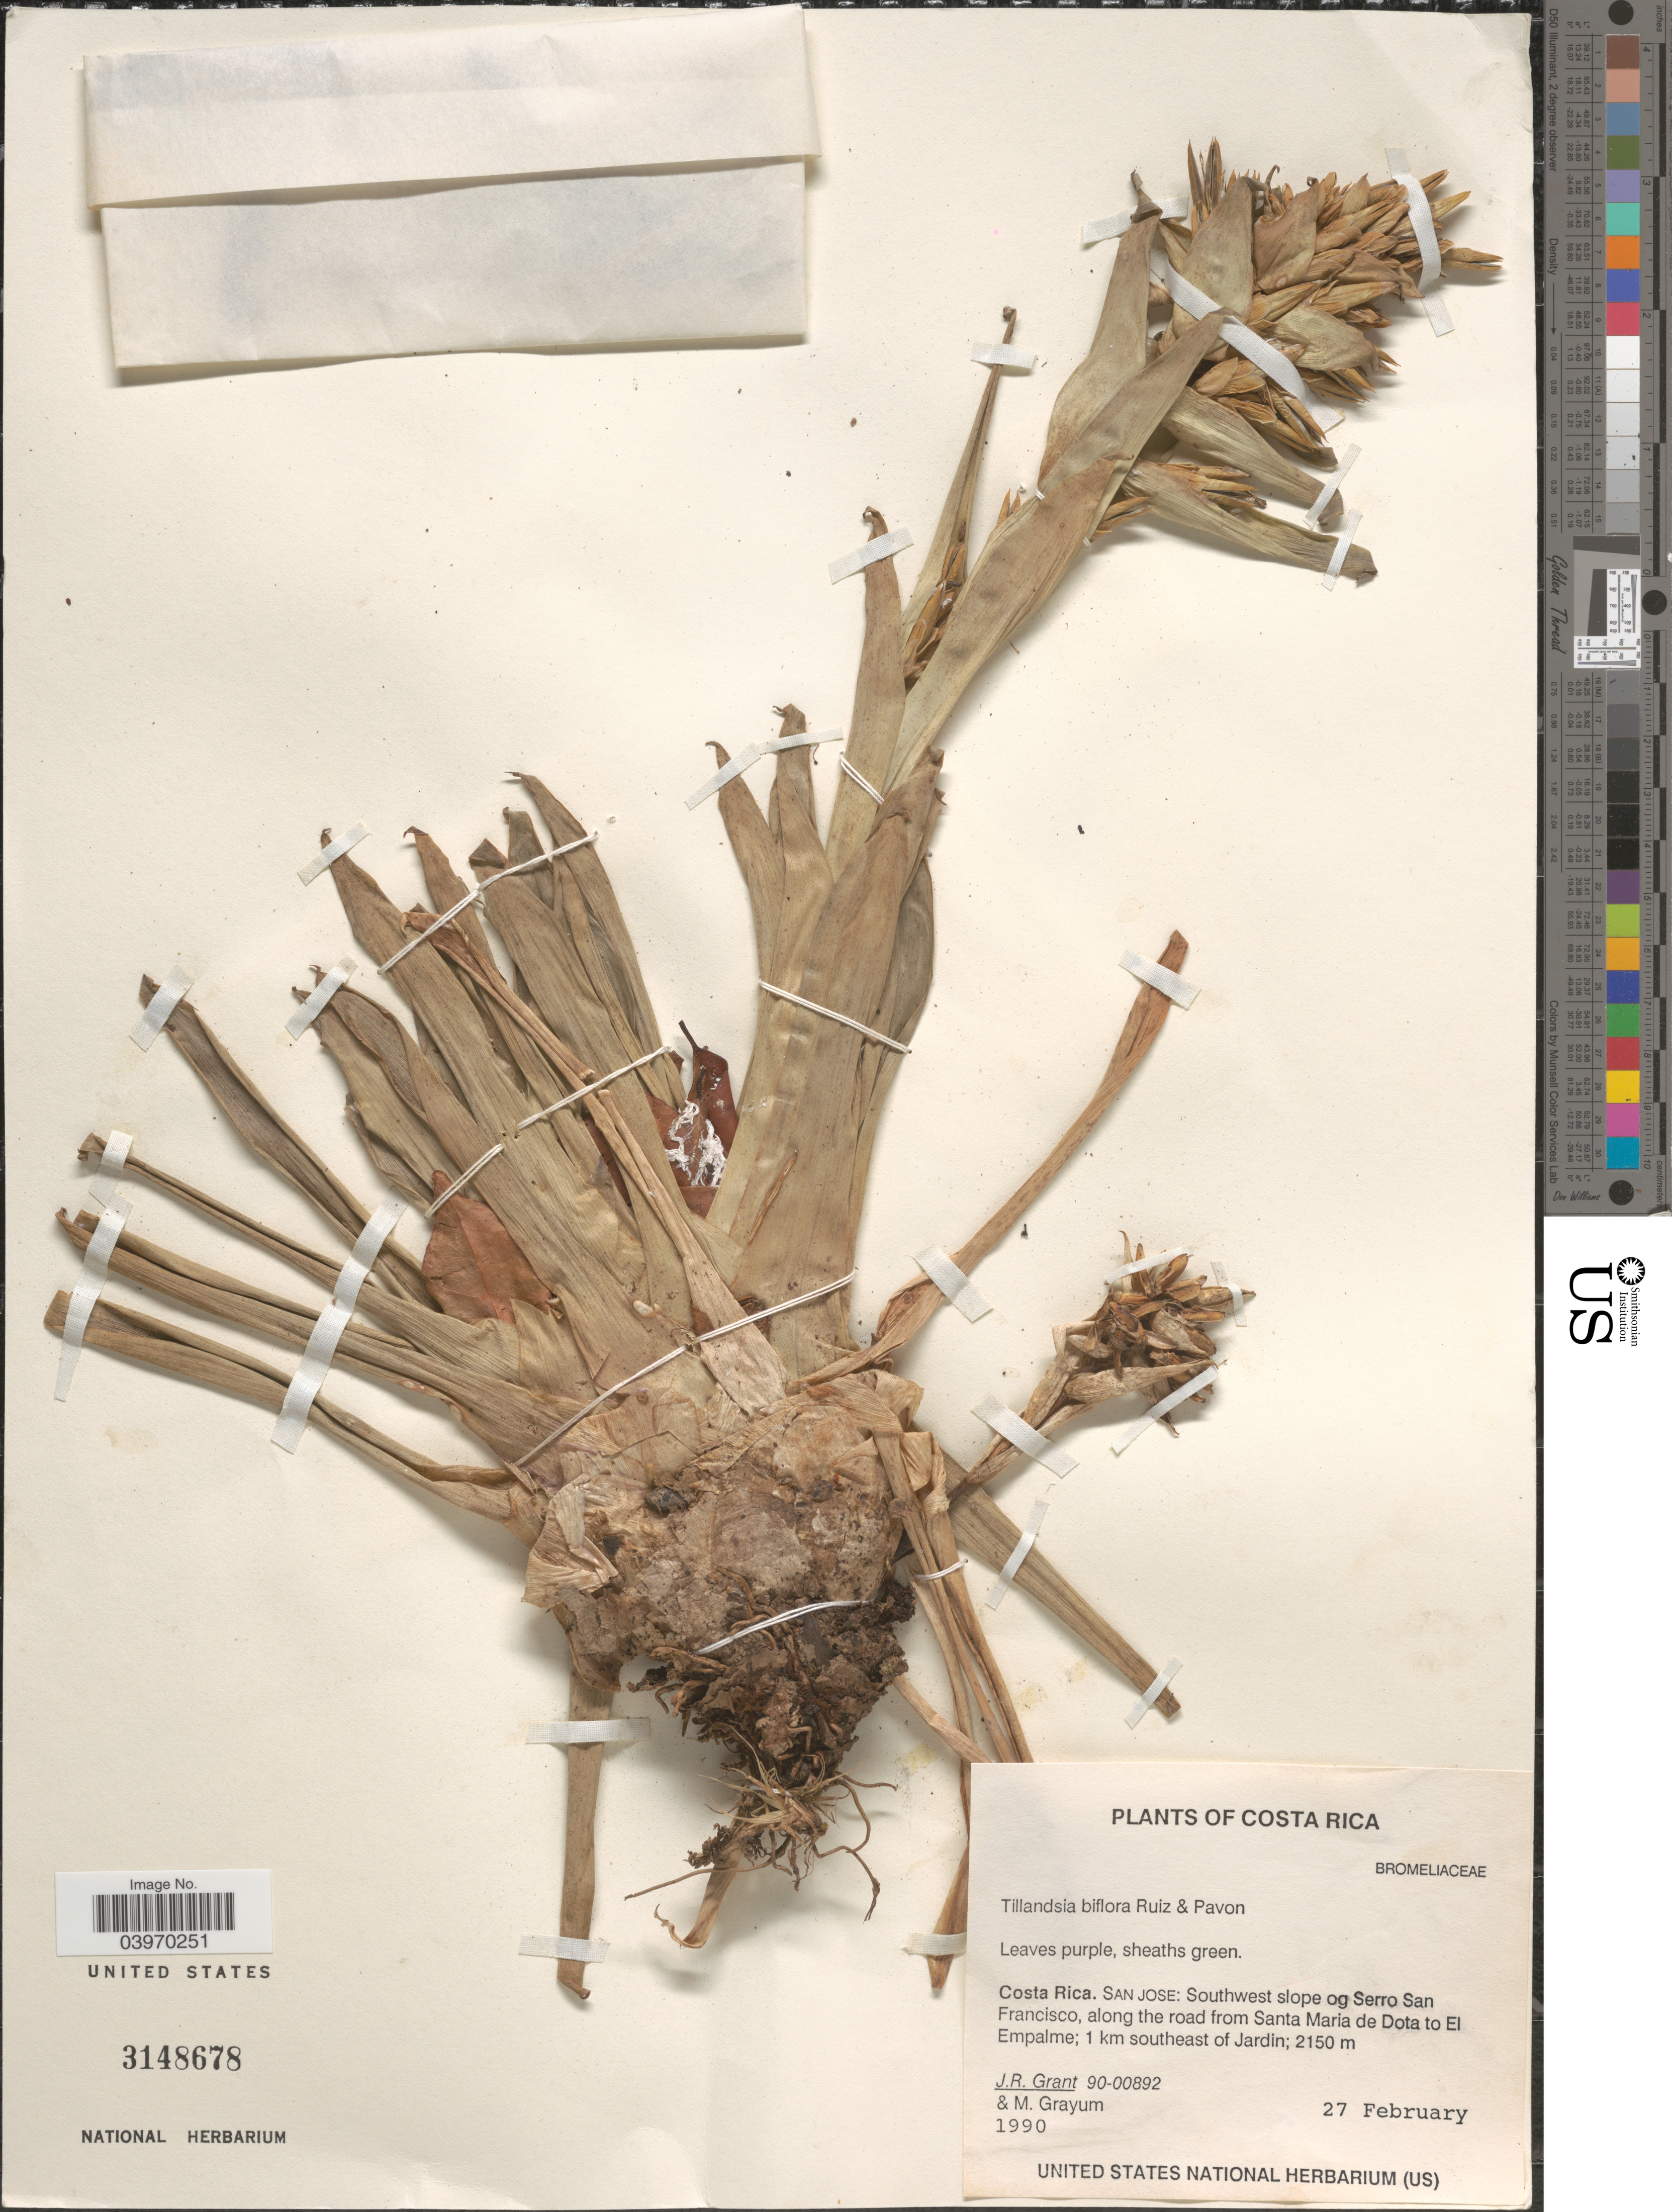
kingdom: Plantae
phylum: Tracheophyta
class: Liliopsida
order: Poales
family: Bromeliaceae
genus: Tillandsia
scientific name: Tillandsia biflora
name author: Ruiz & Pav.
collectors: J. Grant & M. H. Grayum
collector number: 90-00892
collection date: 1990-02-27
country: Costa Rica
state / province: San José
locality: Southwest slope og Serro San Francisco, along the road from Santa Maria de Dota to El Empalme; 1 km southeast of Jardin.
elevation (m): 2150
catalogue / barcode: US 3148678